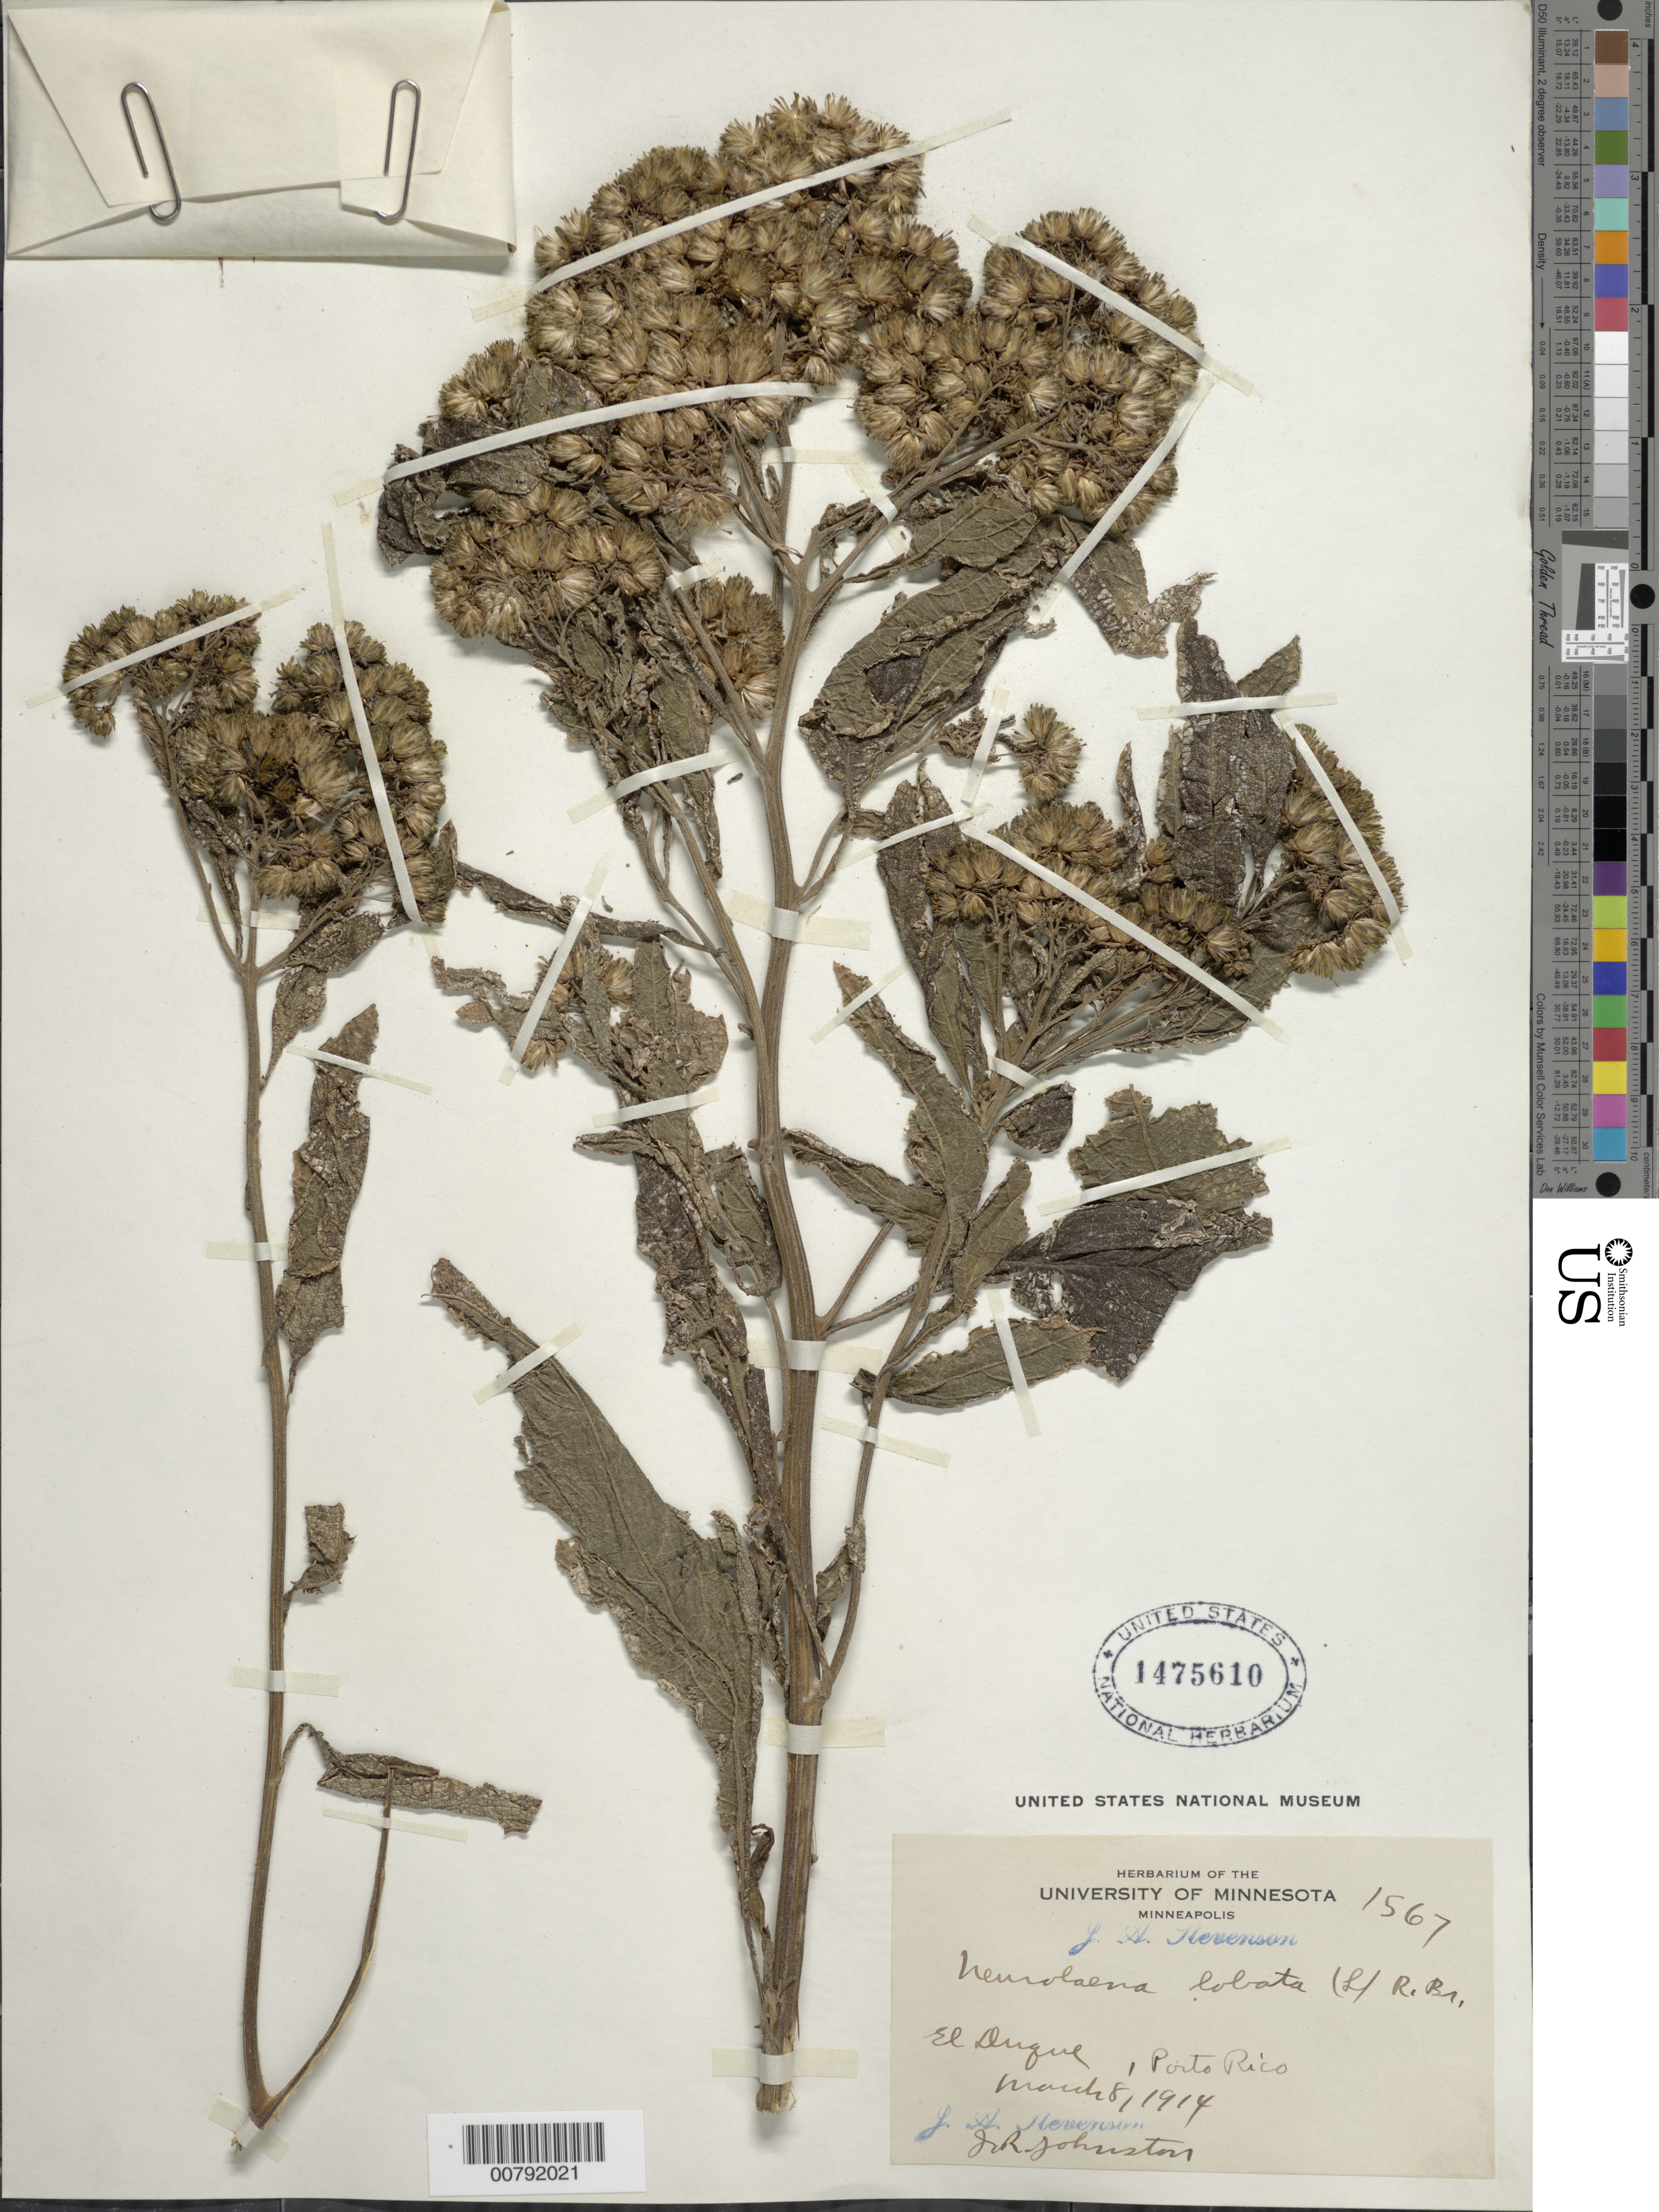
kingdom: Plantae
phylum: Tracheophyta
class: Magnoliopsida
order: Asterales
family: Asteraceae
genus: Neurolaena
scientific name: Neurolaena lobata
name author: (L.) R. Br. ex Cass.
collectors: J. Stevenson & J. Johnston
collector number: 1567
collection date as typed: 08 Mar 1914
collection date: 1914-03-08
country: Puerto Rico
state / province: Ponce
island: Puerto Rico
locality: El Duque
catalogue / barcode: US 1475610